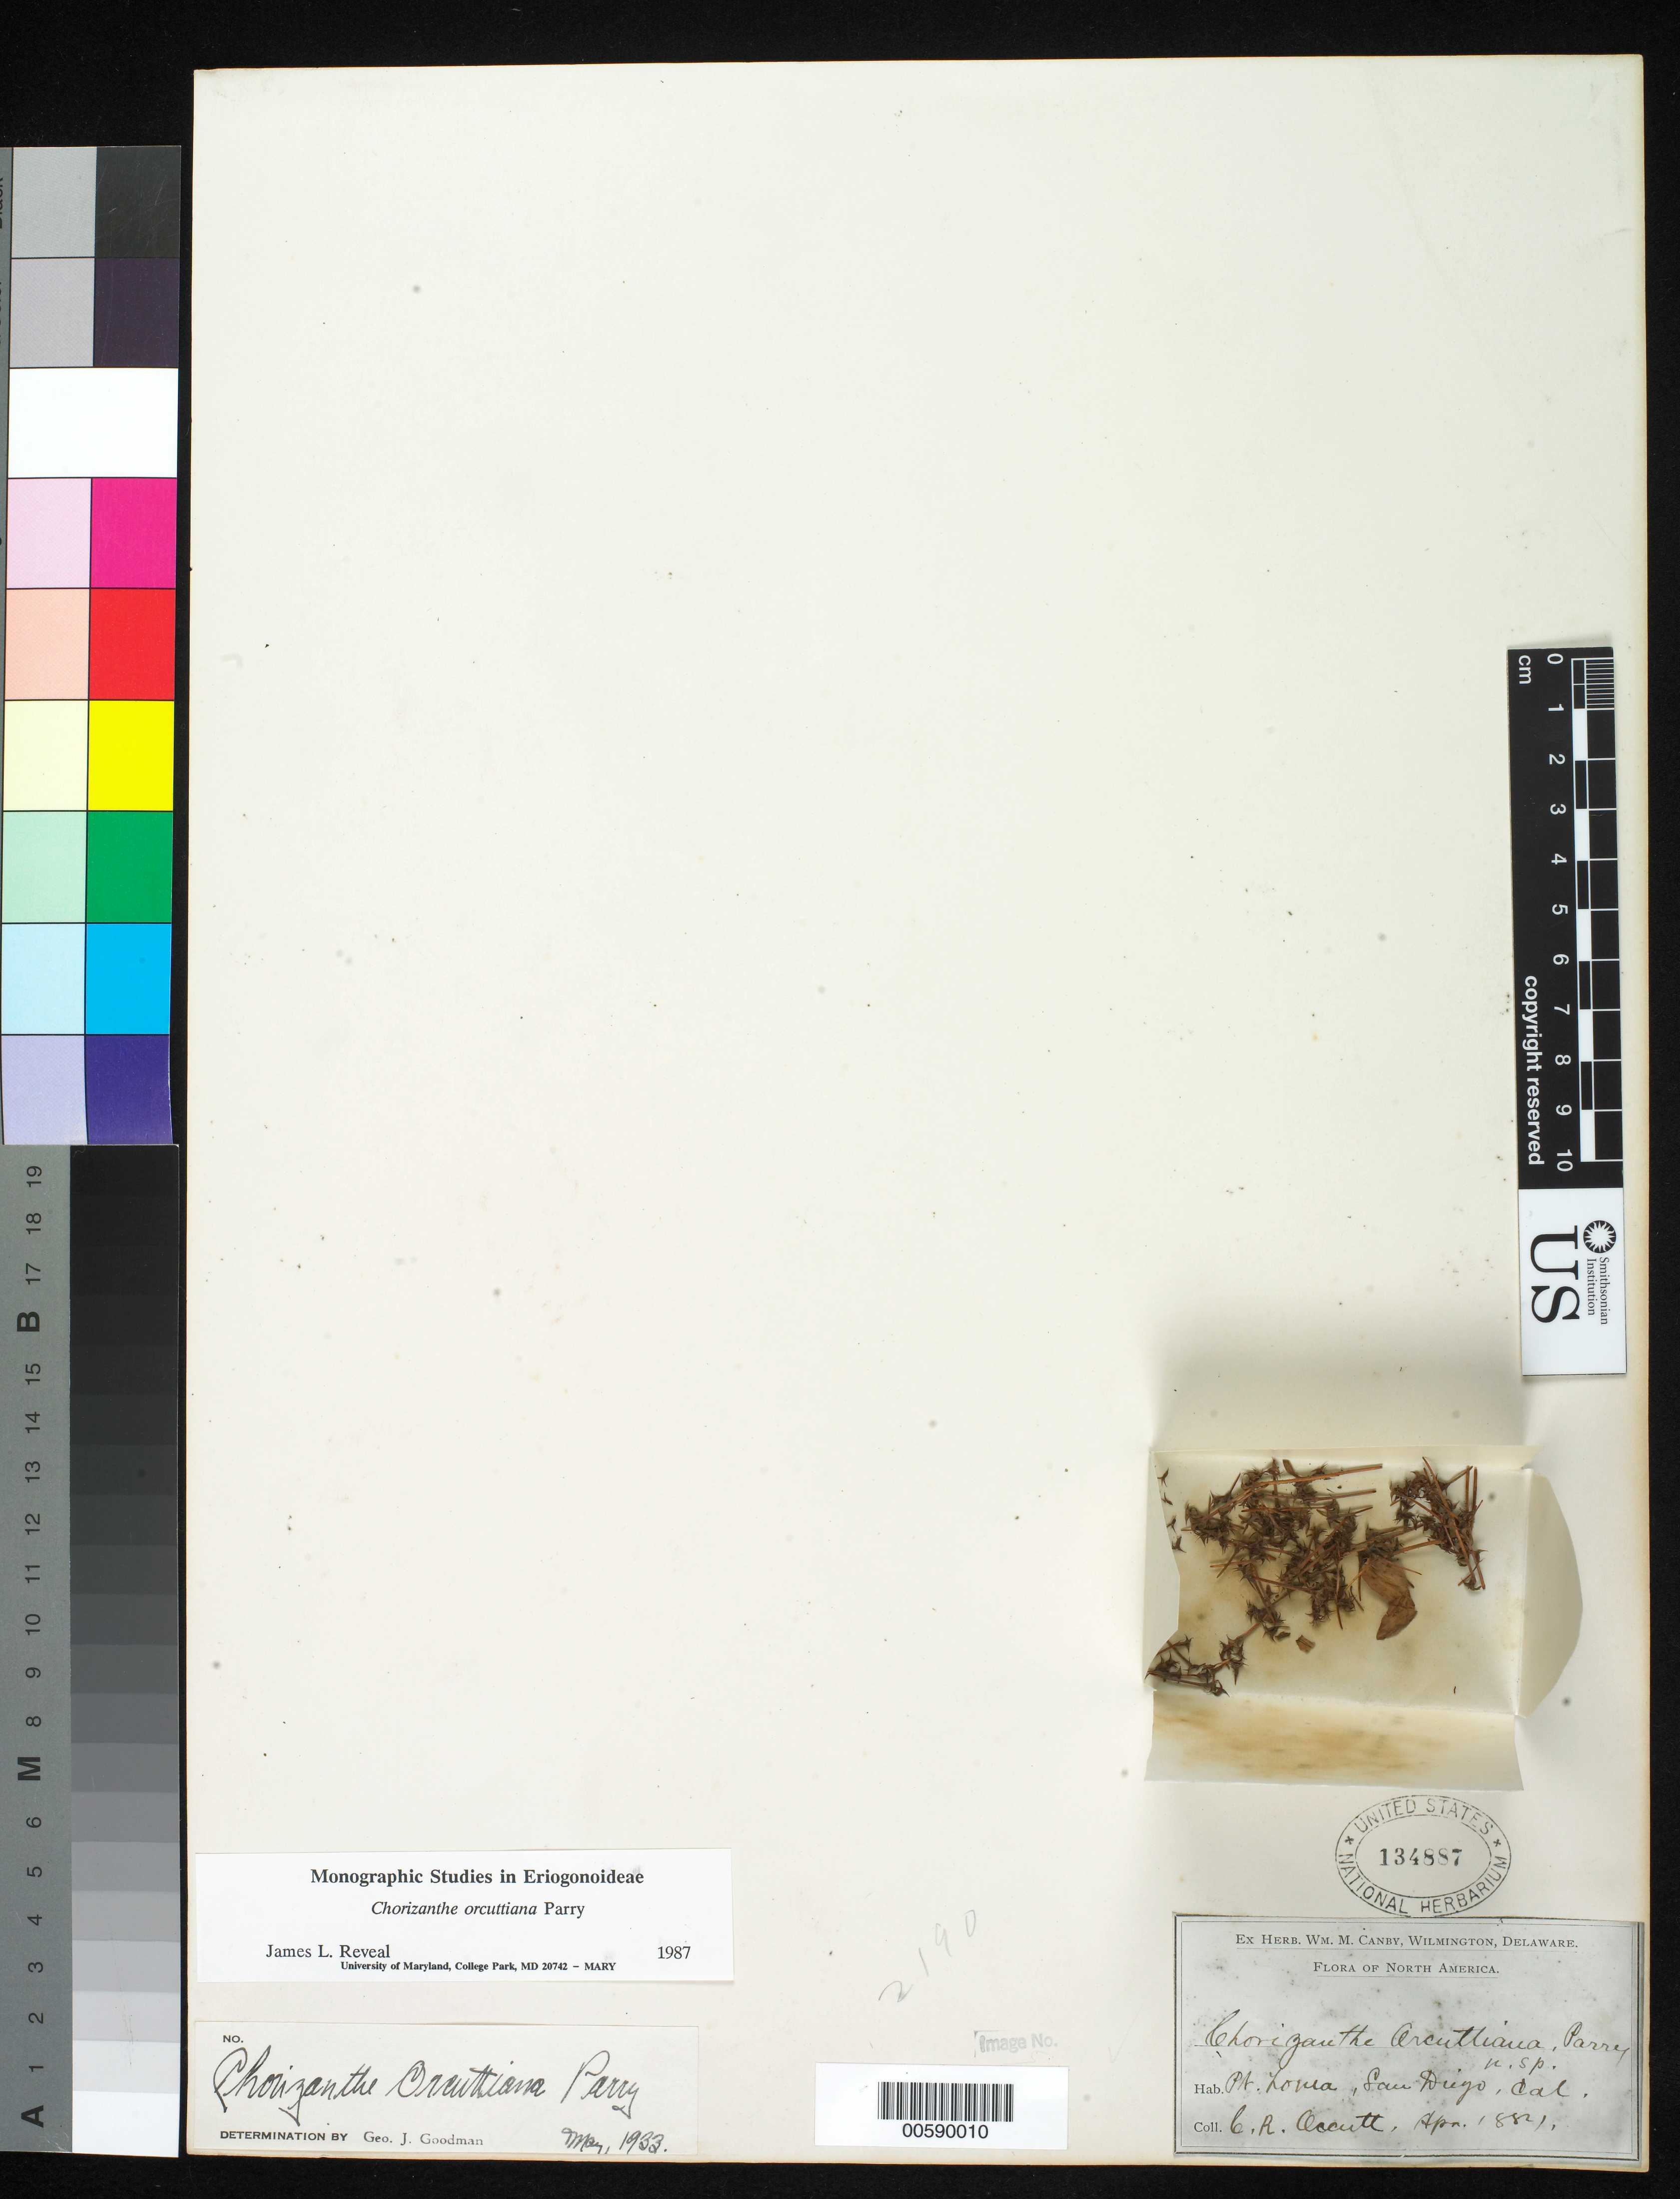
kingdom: Plantae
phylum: Tracheophyta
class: Magnoliopsida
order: Caryophyllales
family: Polygonaceae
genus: Chorizanthe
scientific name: Chorizanthe orcuttiana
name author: Parry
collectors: C. R. Orcutt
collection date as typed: Apr 1884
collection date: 1884-04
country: United States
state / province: California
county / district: San Diego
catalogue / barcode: US 134887